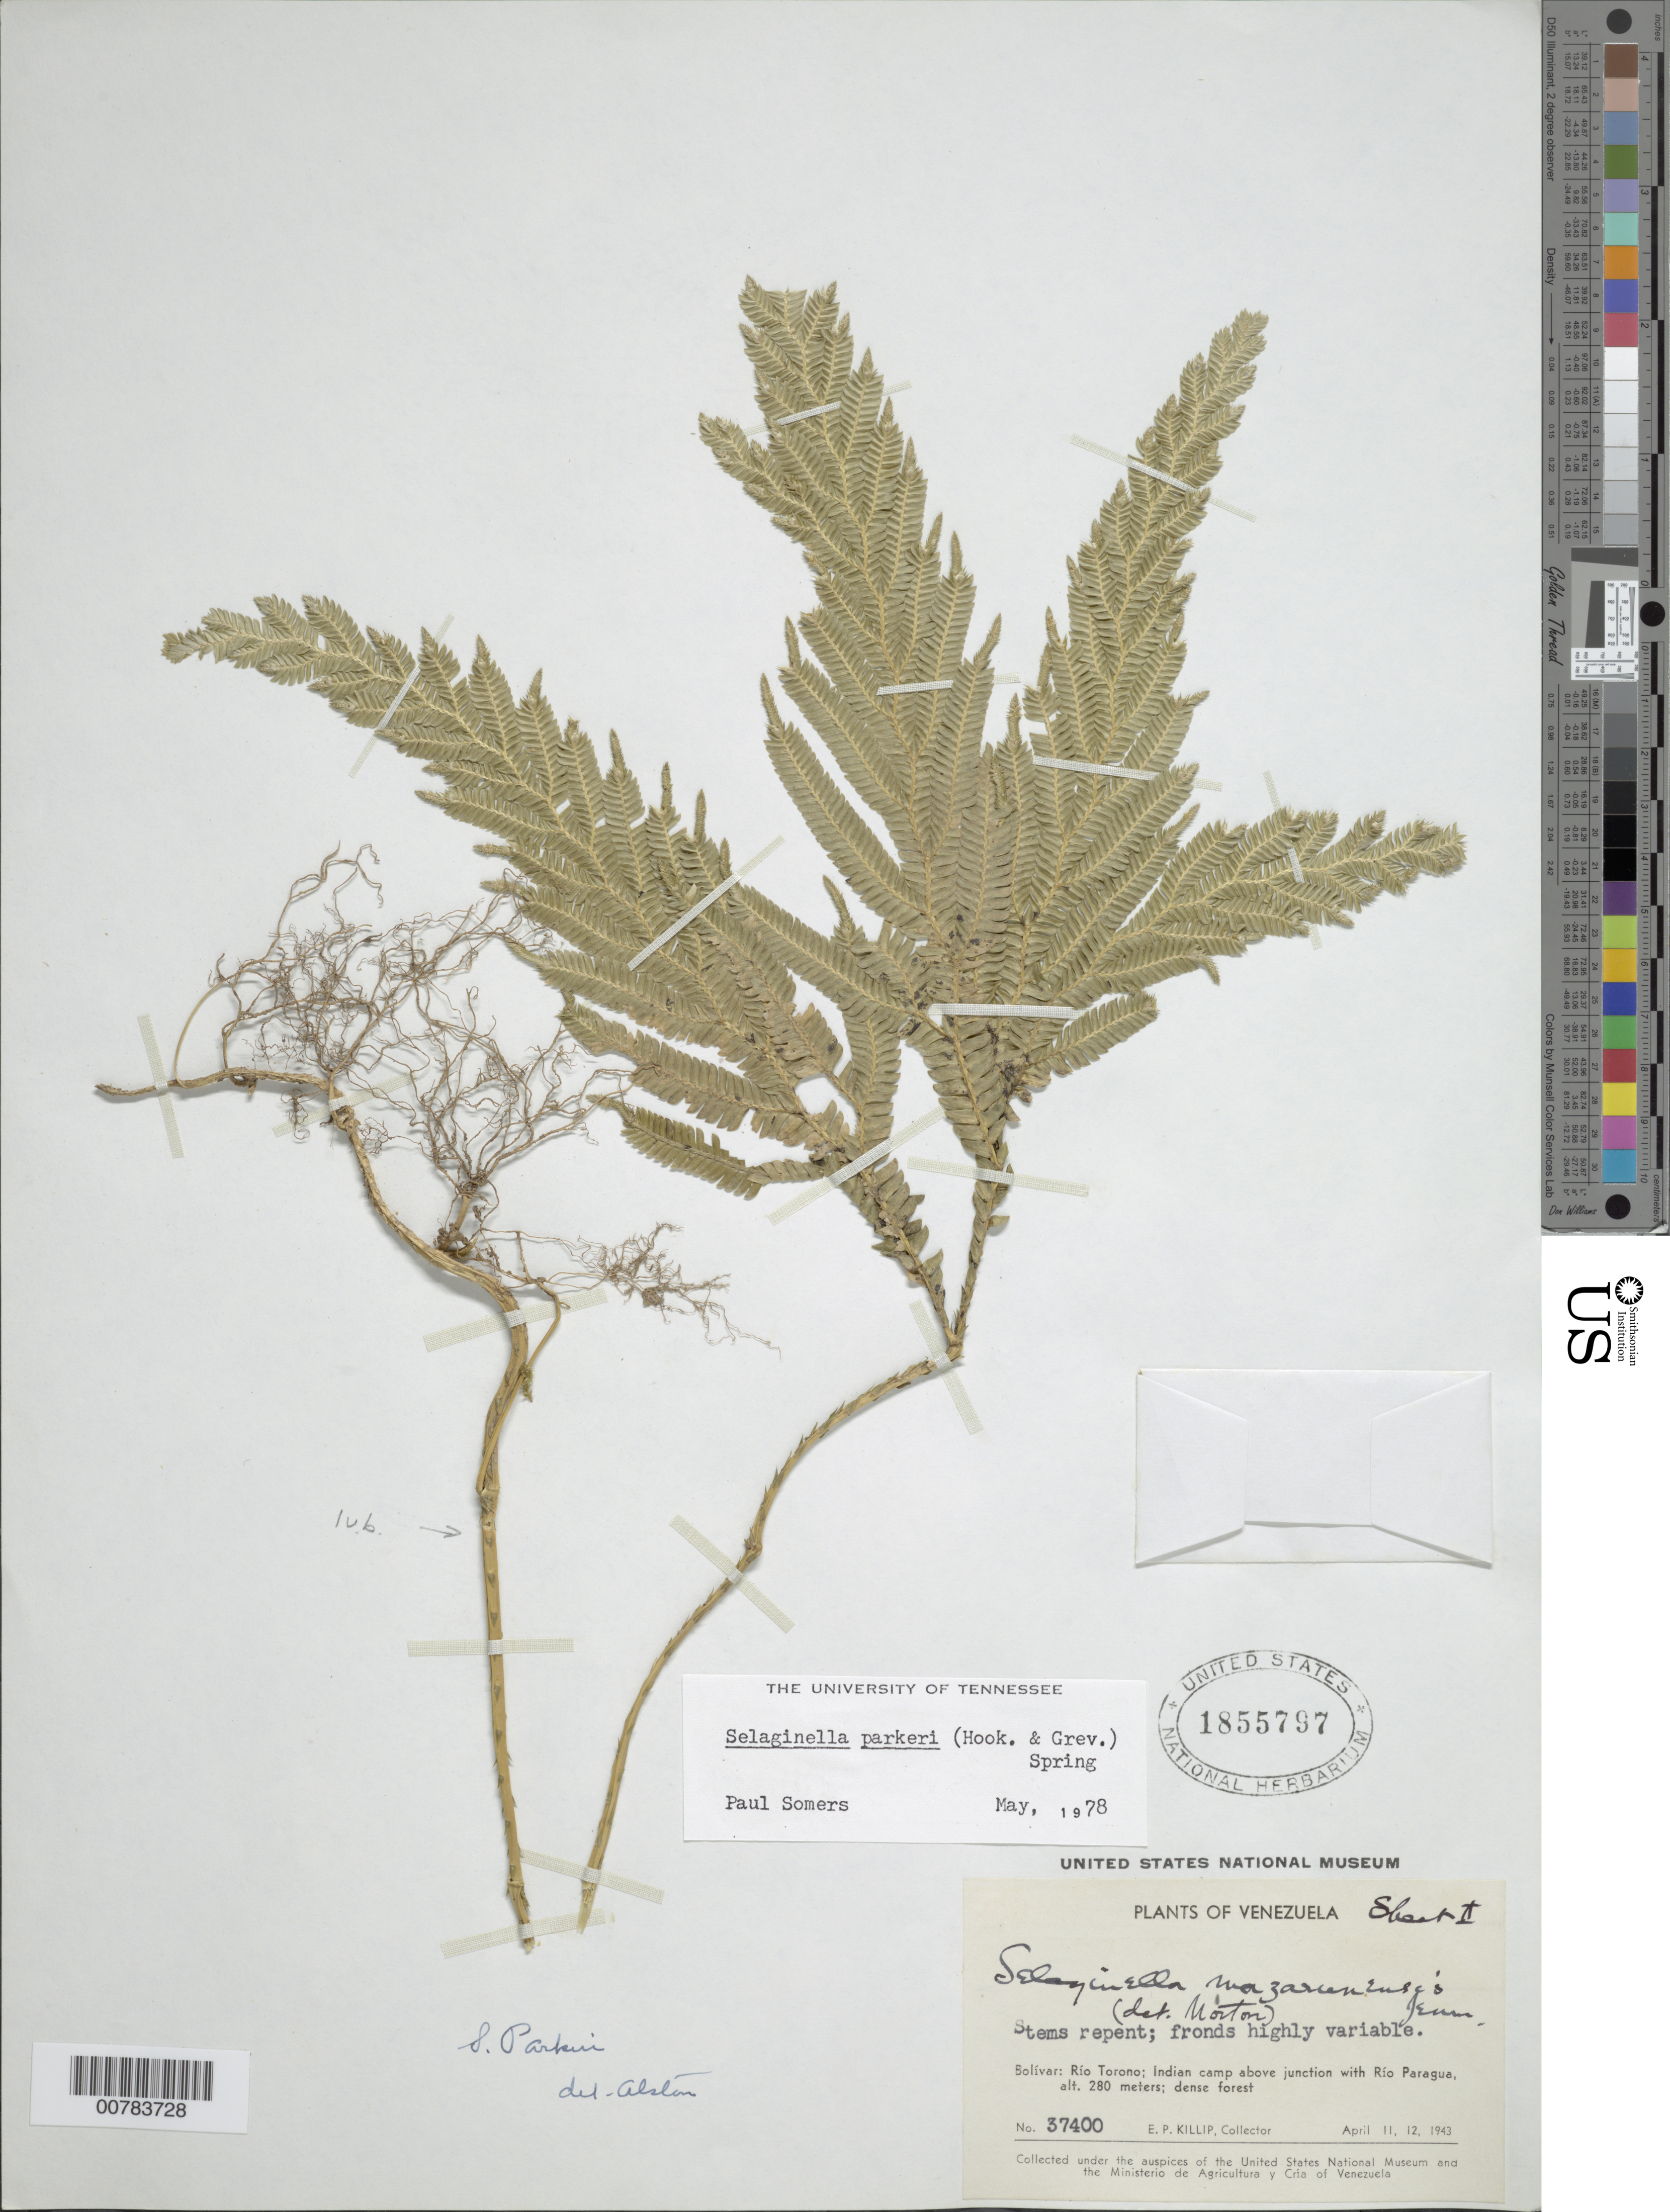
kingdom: Plantae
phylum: Tracheophyta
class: Lycopodiopsida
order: Selaginellales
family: Selaginellaceae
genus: Selaginella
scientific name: Selaginella parkeri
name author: (Hook. & Grev.) Spring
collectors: E. P. Killip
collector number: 37400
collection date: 1943-04-11/1943-04-12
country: Venezuela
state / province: Bolivar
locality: Bolivar: Rio Torono; Indian camp above junction with Rio Paragua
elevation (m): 280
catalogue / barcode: US 1855797